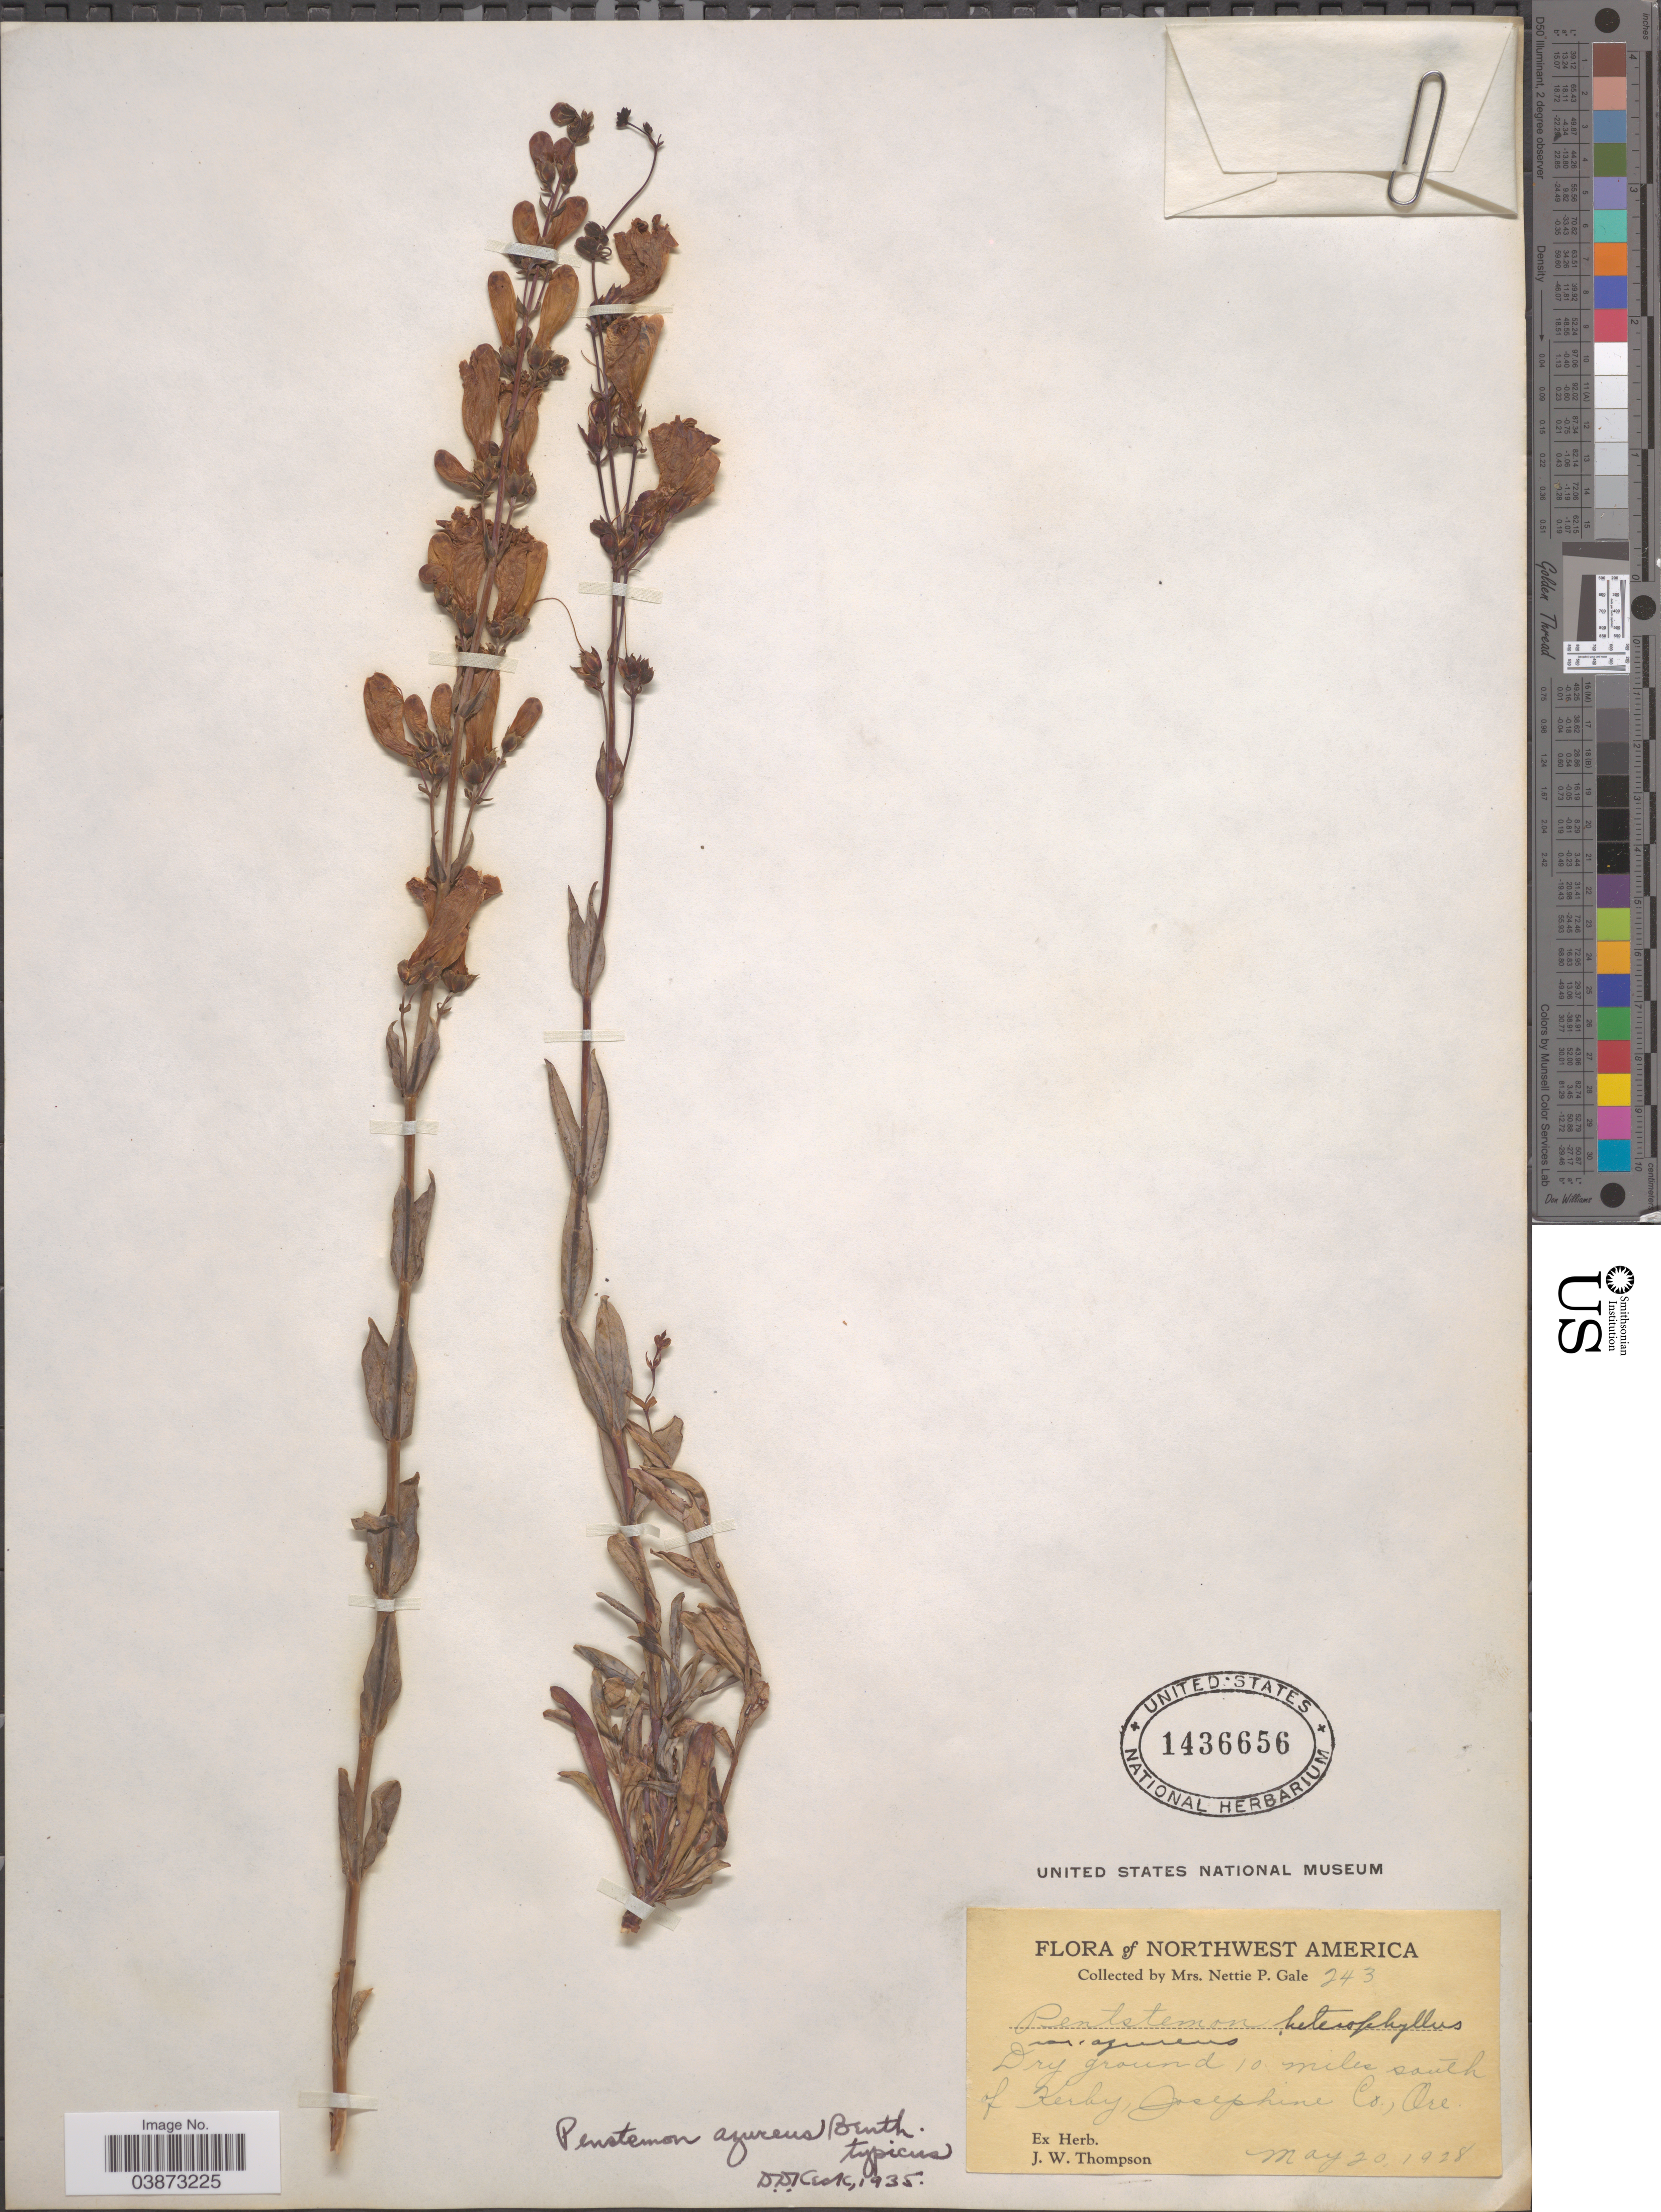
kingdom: Plantae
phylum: Tracheophyta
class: Magnoliopsida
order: Lamiales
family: Plantaginaceae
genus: Penstemon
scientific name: Penstemon azureus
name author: Benth.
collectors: N. Gale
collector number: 243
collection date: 1928-05-20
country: United States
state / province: Oregon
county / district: Josephine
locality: Northwest America. Dry ground 10 miles south of Kerby, Josephine Co.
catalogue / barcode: US 1436656